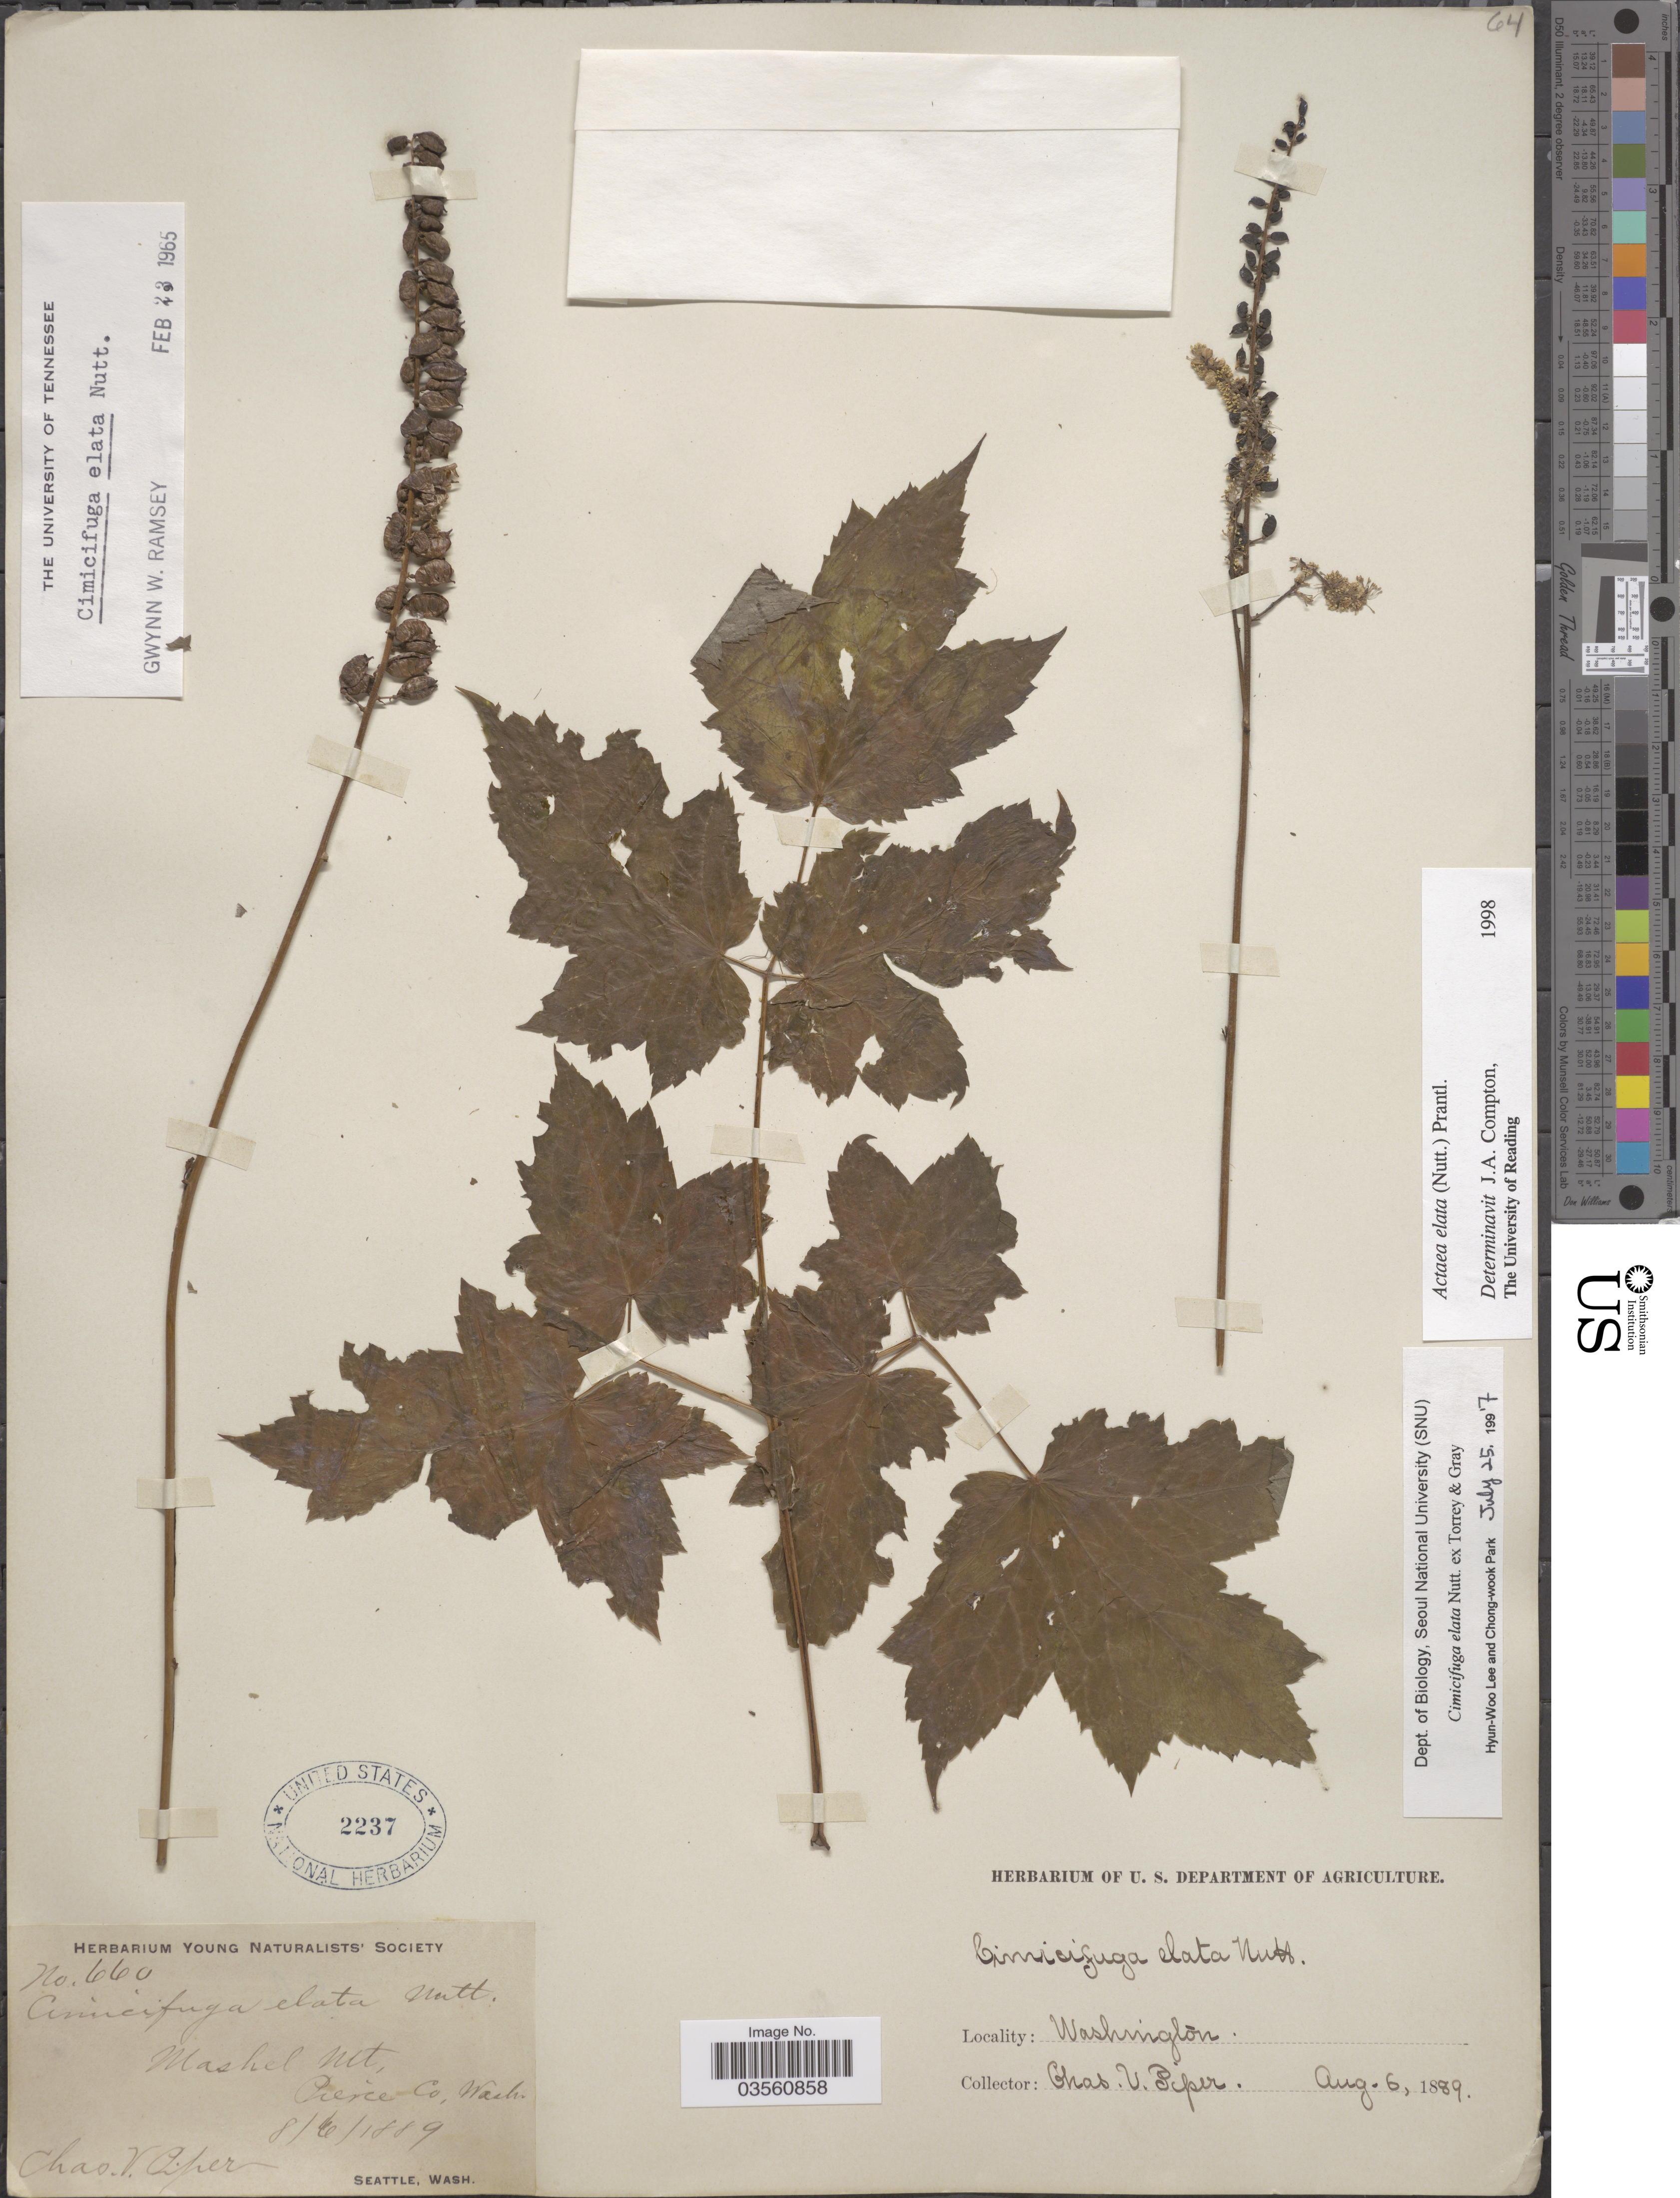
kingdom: Plantae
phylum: Tracheophyta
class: Magnoliopsida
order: Ranunculales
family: Ranunculaceae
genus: Actaea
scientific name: Actaea elata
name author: (Nutt.) Prantl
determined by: Compton, J. A.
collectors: C. V. Piper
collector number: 660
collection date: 1889-08-06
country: United States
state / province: Washington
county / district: Pierce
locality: Mashel Mt. Pierce Co.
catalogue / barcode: US 2237